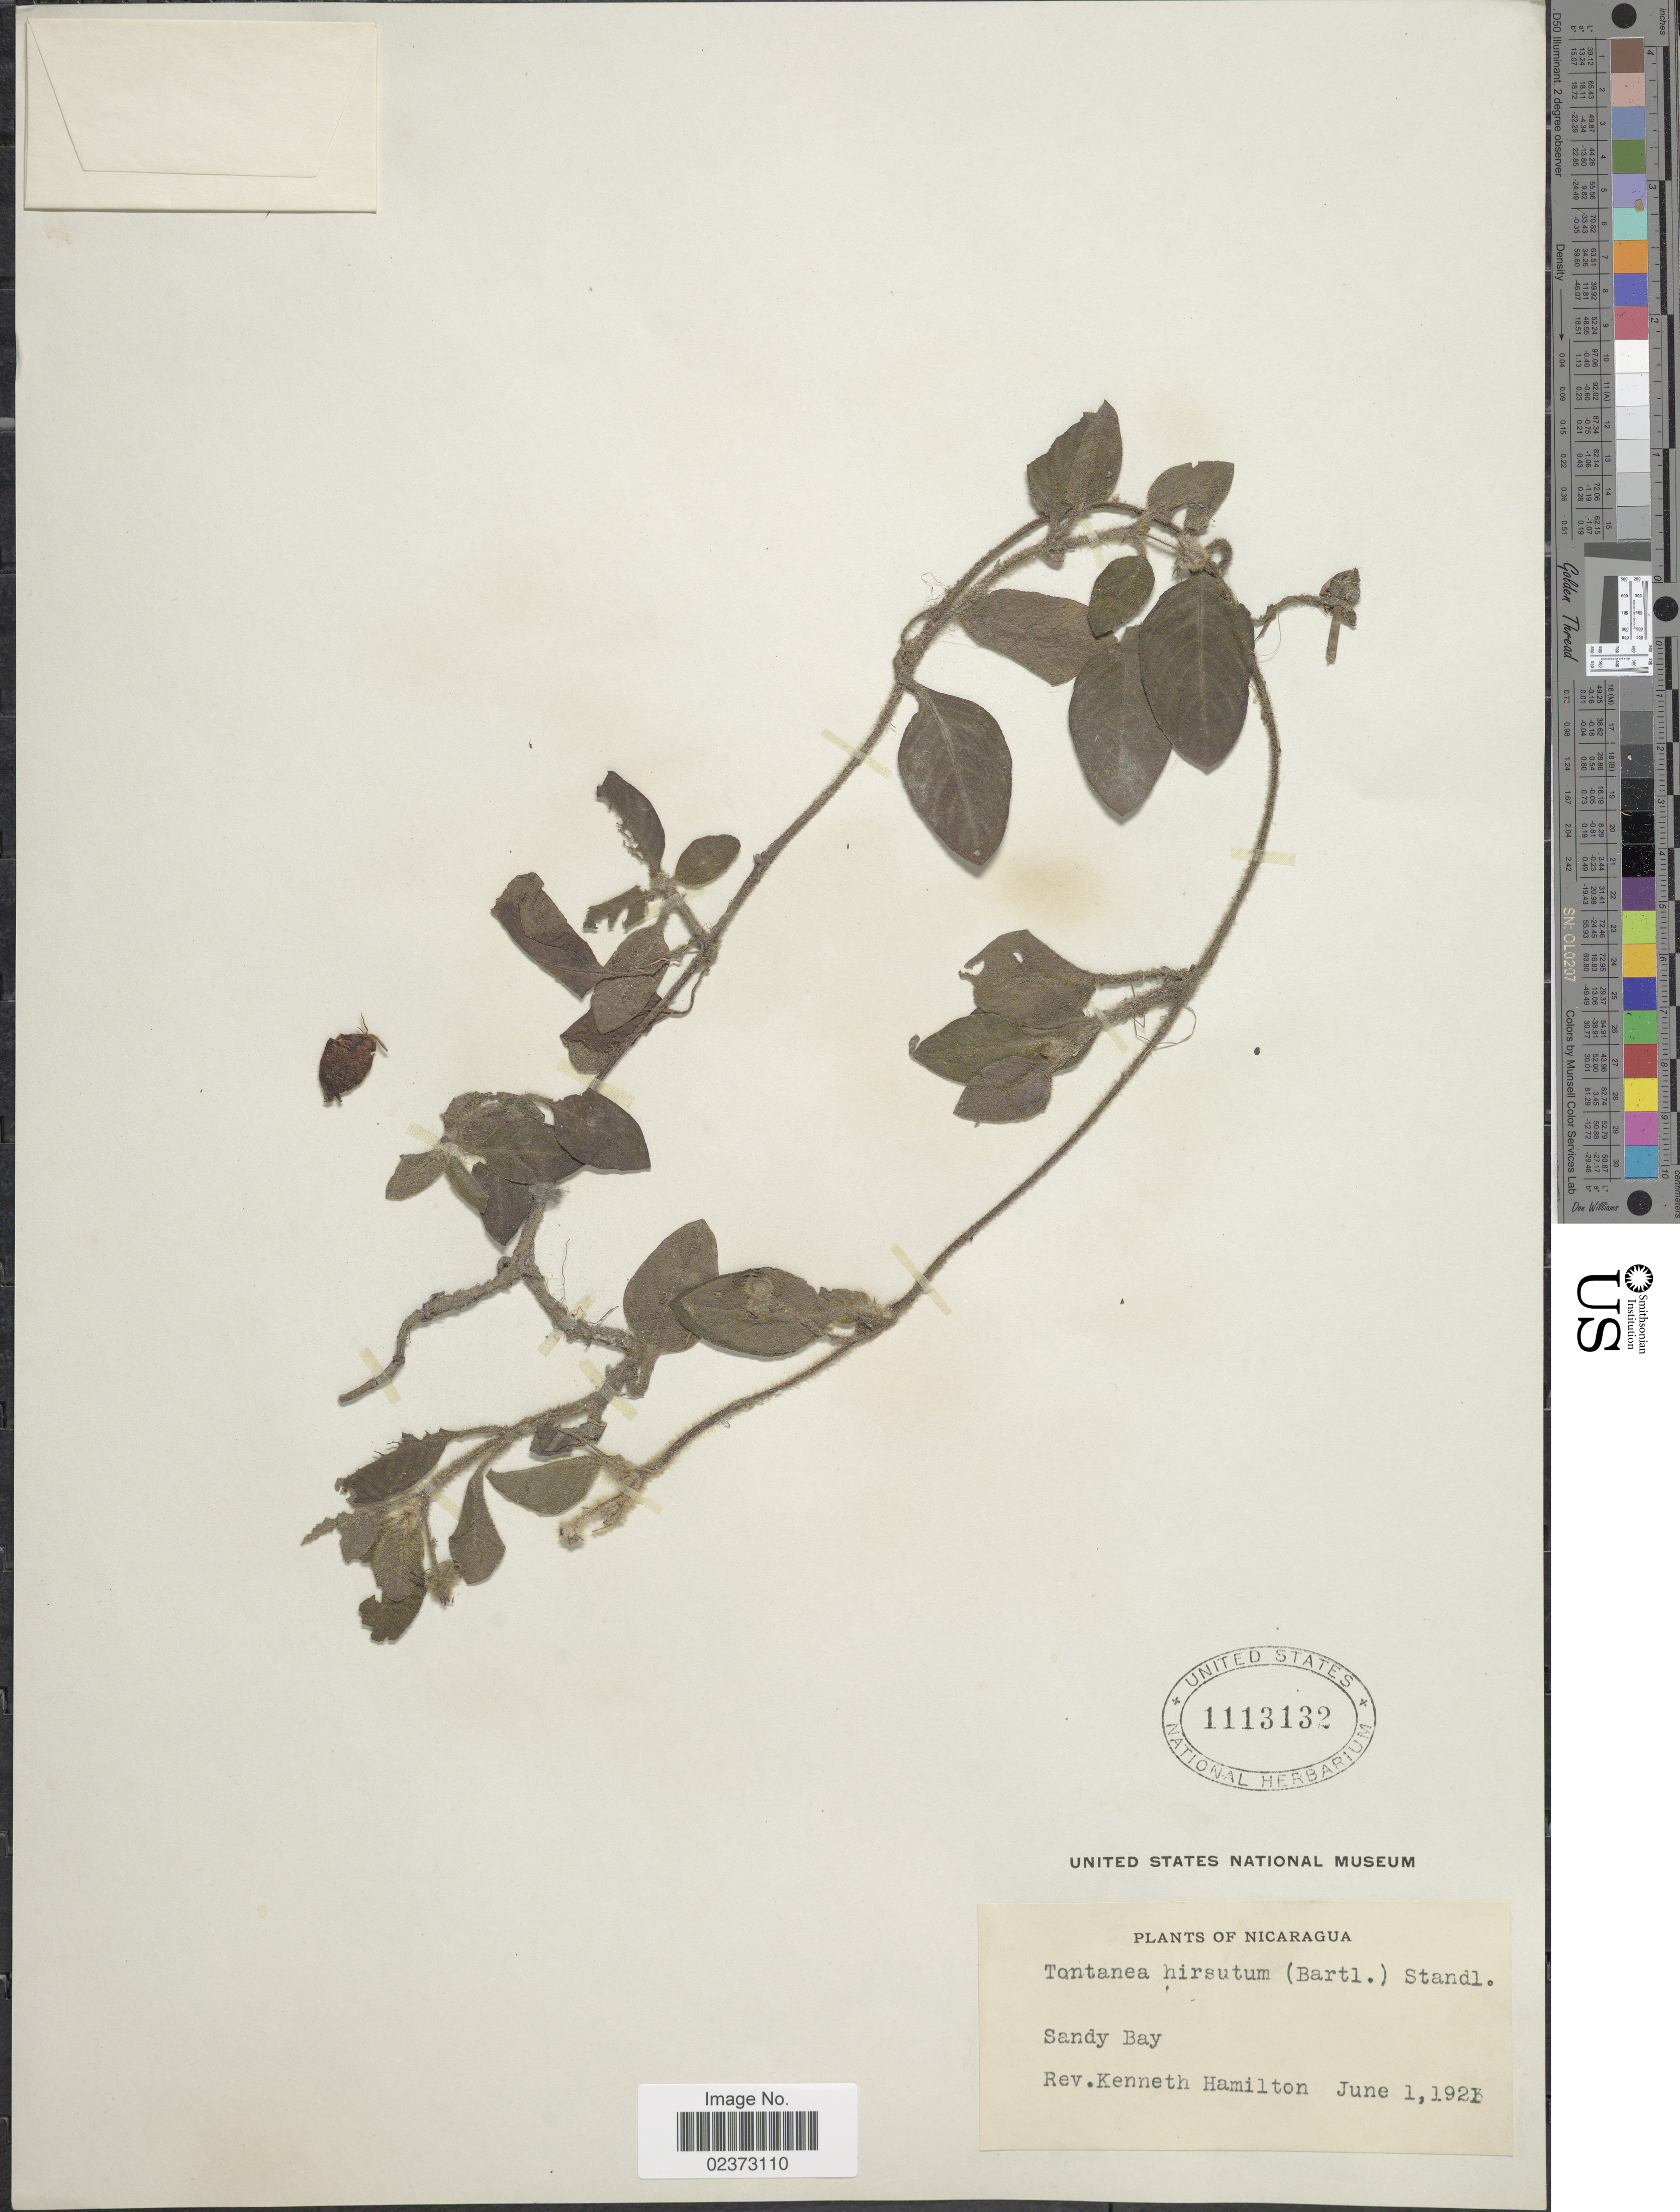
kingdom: Plantae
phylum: Tracheophyta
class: Magnoliopsida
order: Gentianales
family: Rubiaceae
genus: Coccocypselum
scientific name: Coccocypselum hispidulum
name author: (Standl.) Standl.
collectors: K. Hamilton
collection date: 1921-06-01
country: Nicaragua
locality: Sandy Bay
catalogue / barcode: US 1113132